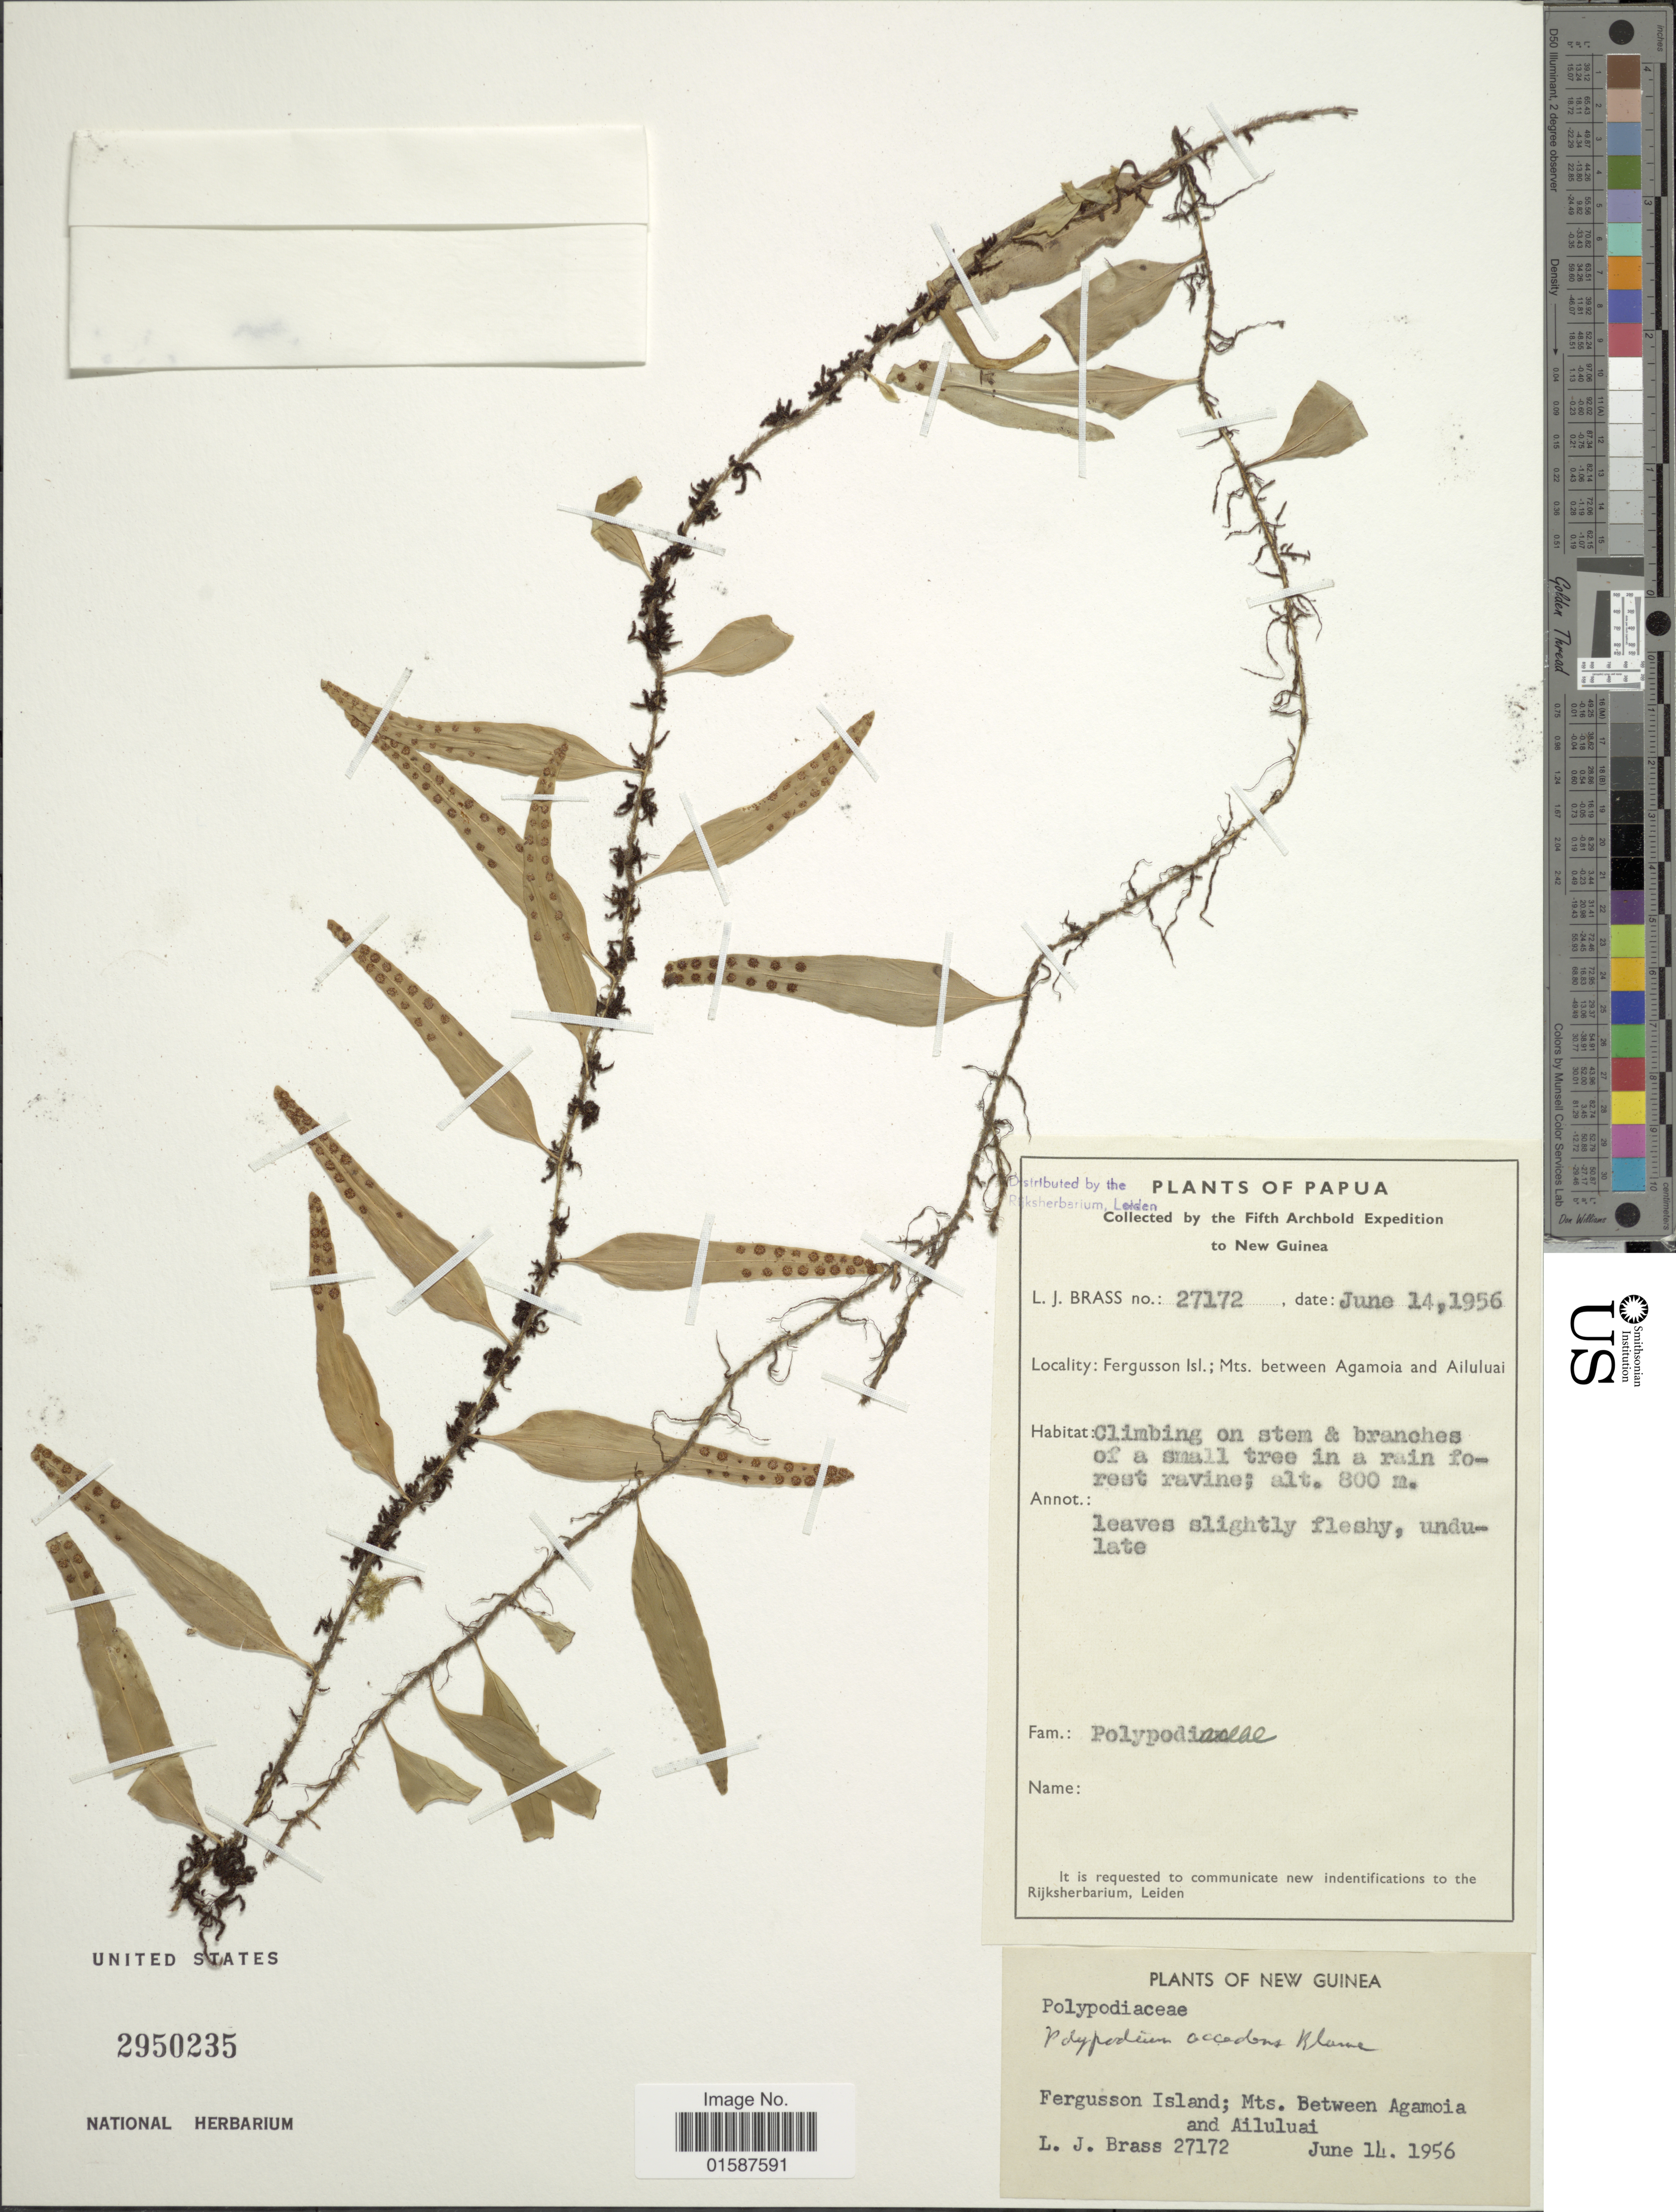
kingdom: Plantae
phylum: Tracheophyta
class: Polypodiopsida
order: Polypodiales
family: Polypodiaceae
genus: Lemmaphyllum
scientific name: Lemmaphyllum accedens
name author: (Blume) Donk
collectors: L. J. Brass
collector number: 27172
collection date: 1956-06-14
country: Papua New Guinea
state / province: Milne Bay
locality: New Guinea, Fergusson Isl.; Mts. between Agamola and Ailuluai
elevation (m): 800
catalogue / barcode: US 2950235